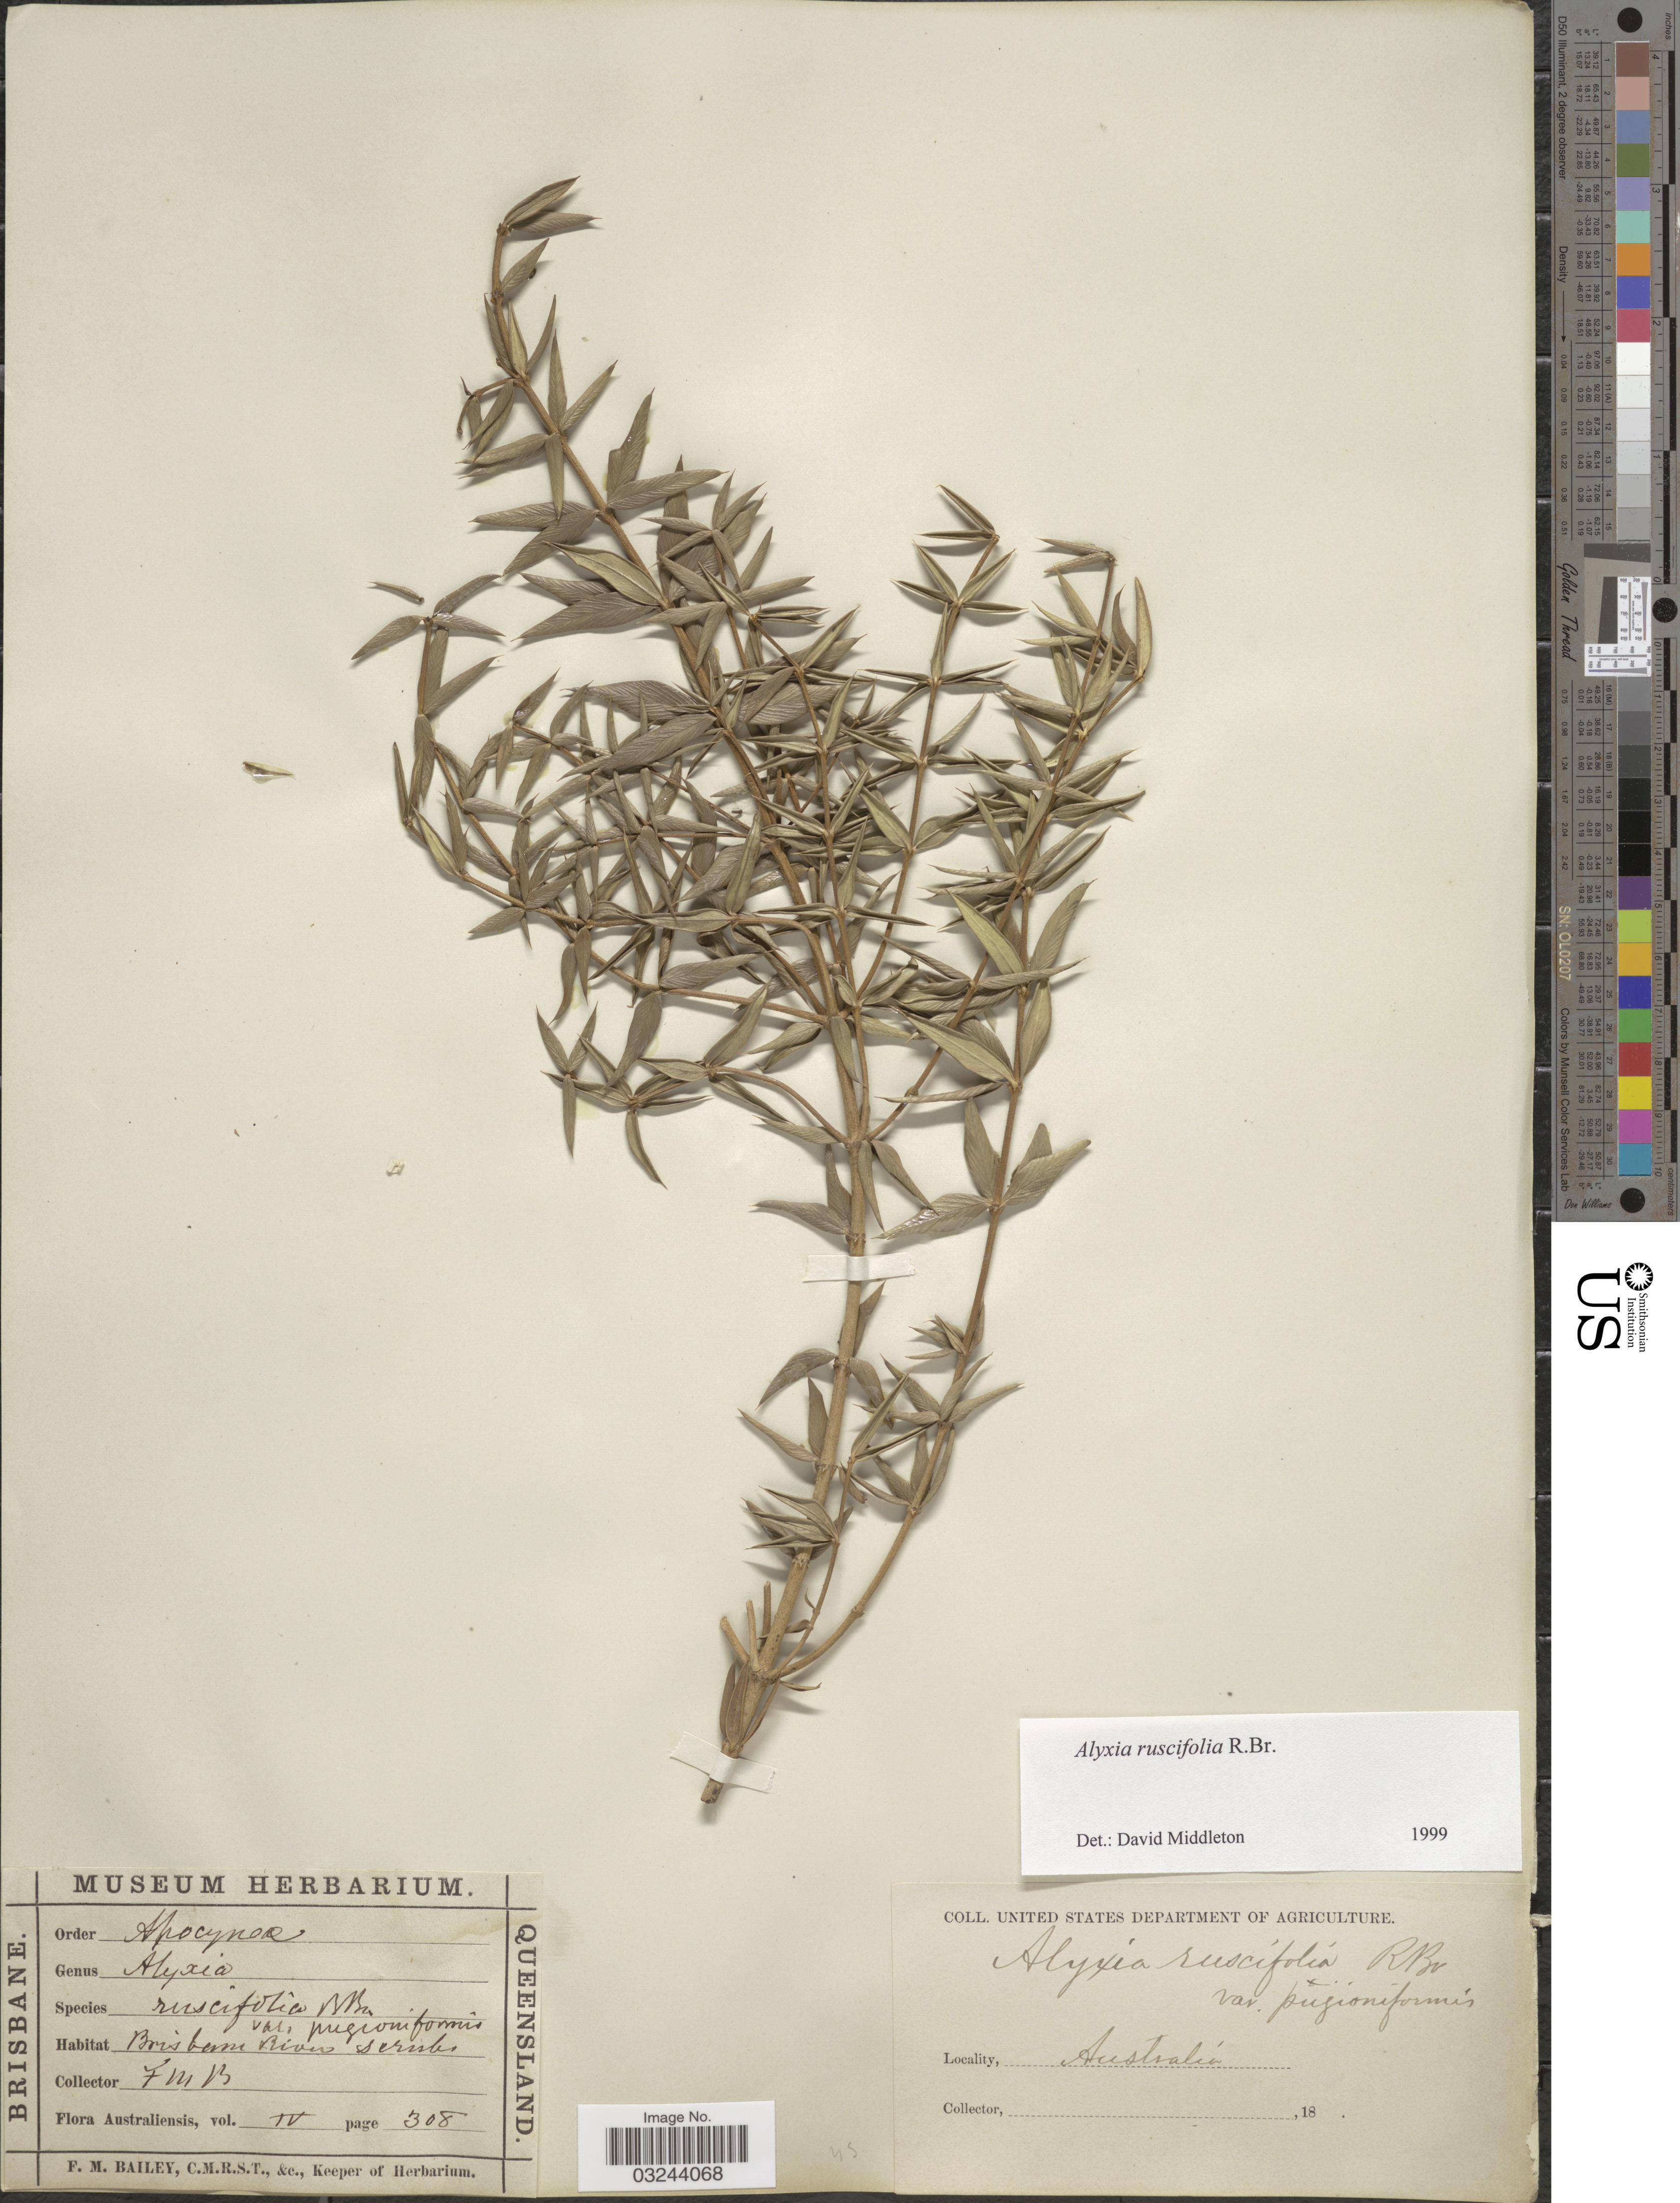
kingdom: Plantae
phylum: Tracheophyta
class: Magnoliopsida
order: Gentianales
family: Apocynaceae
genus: Alyxia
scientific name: Alyxia ruscifolia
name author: R. Br.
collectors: F. M. Bailey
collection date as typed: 18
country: Australia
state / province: Queensland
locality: Brisbane River scrubs.